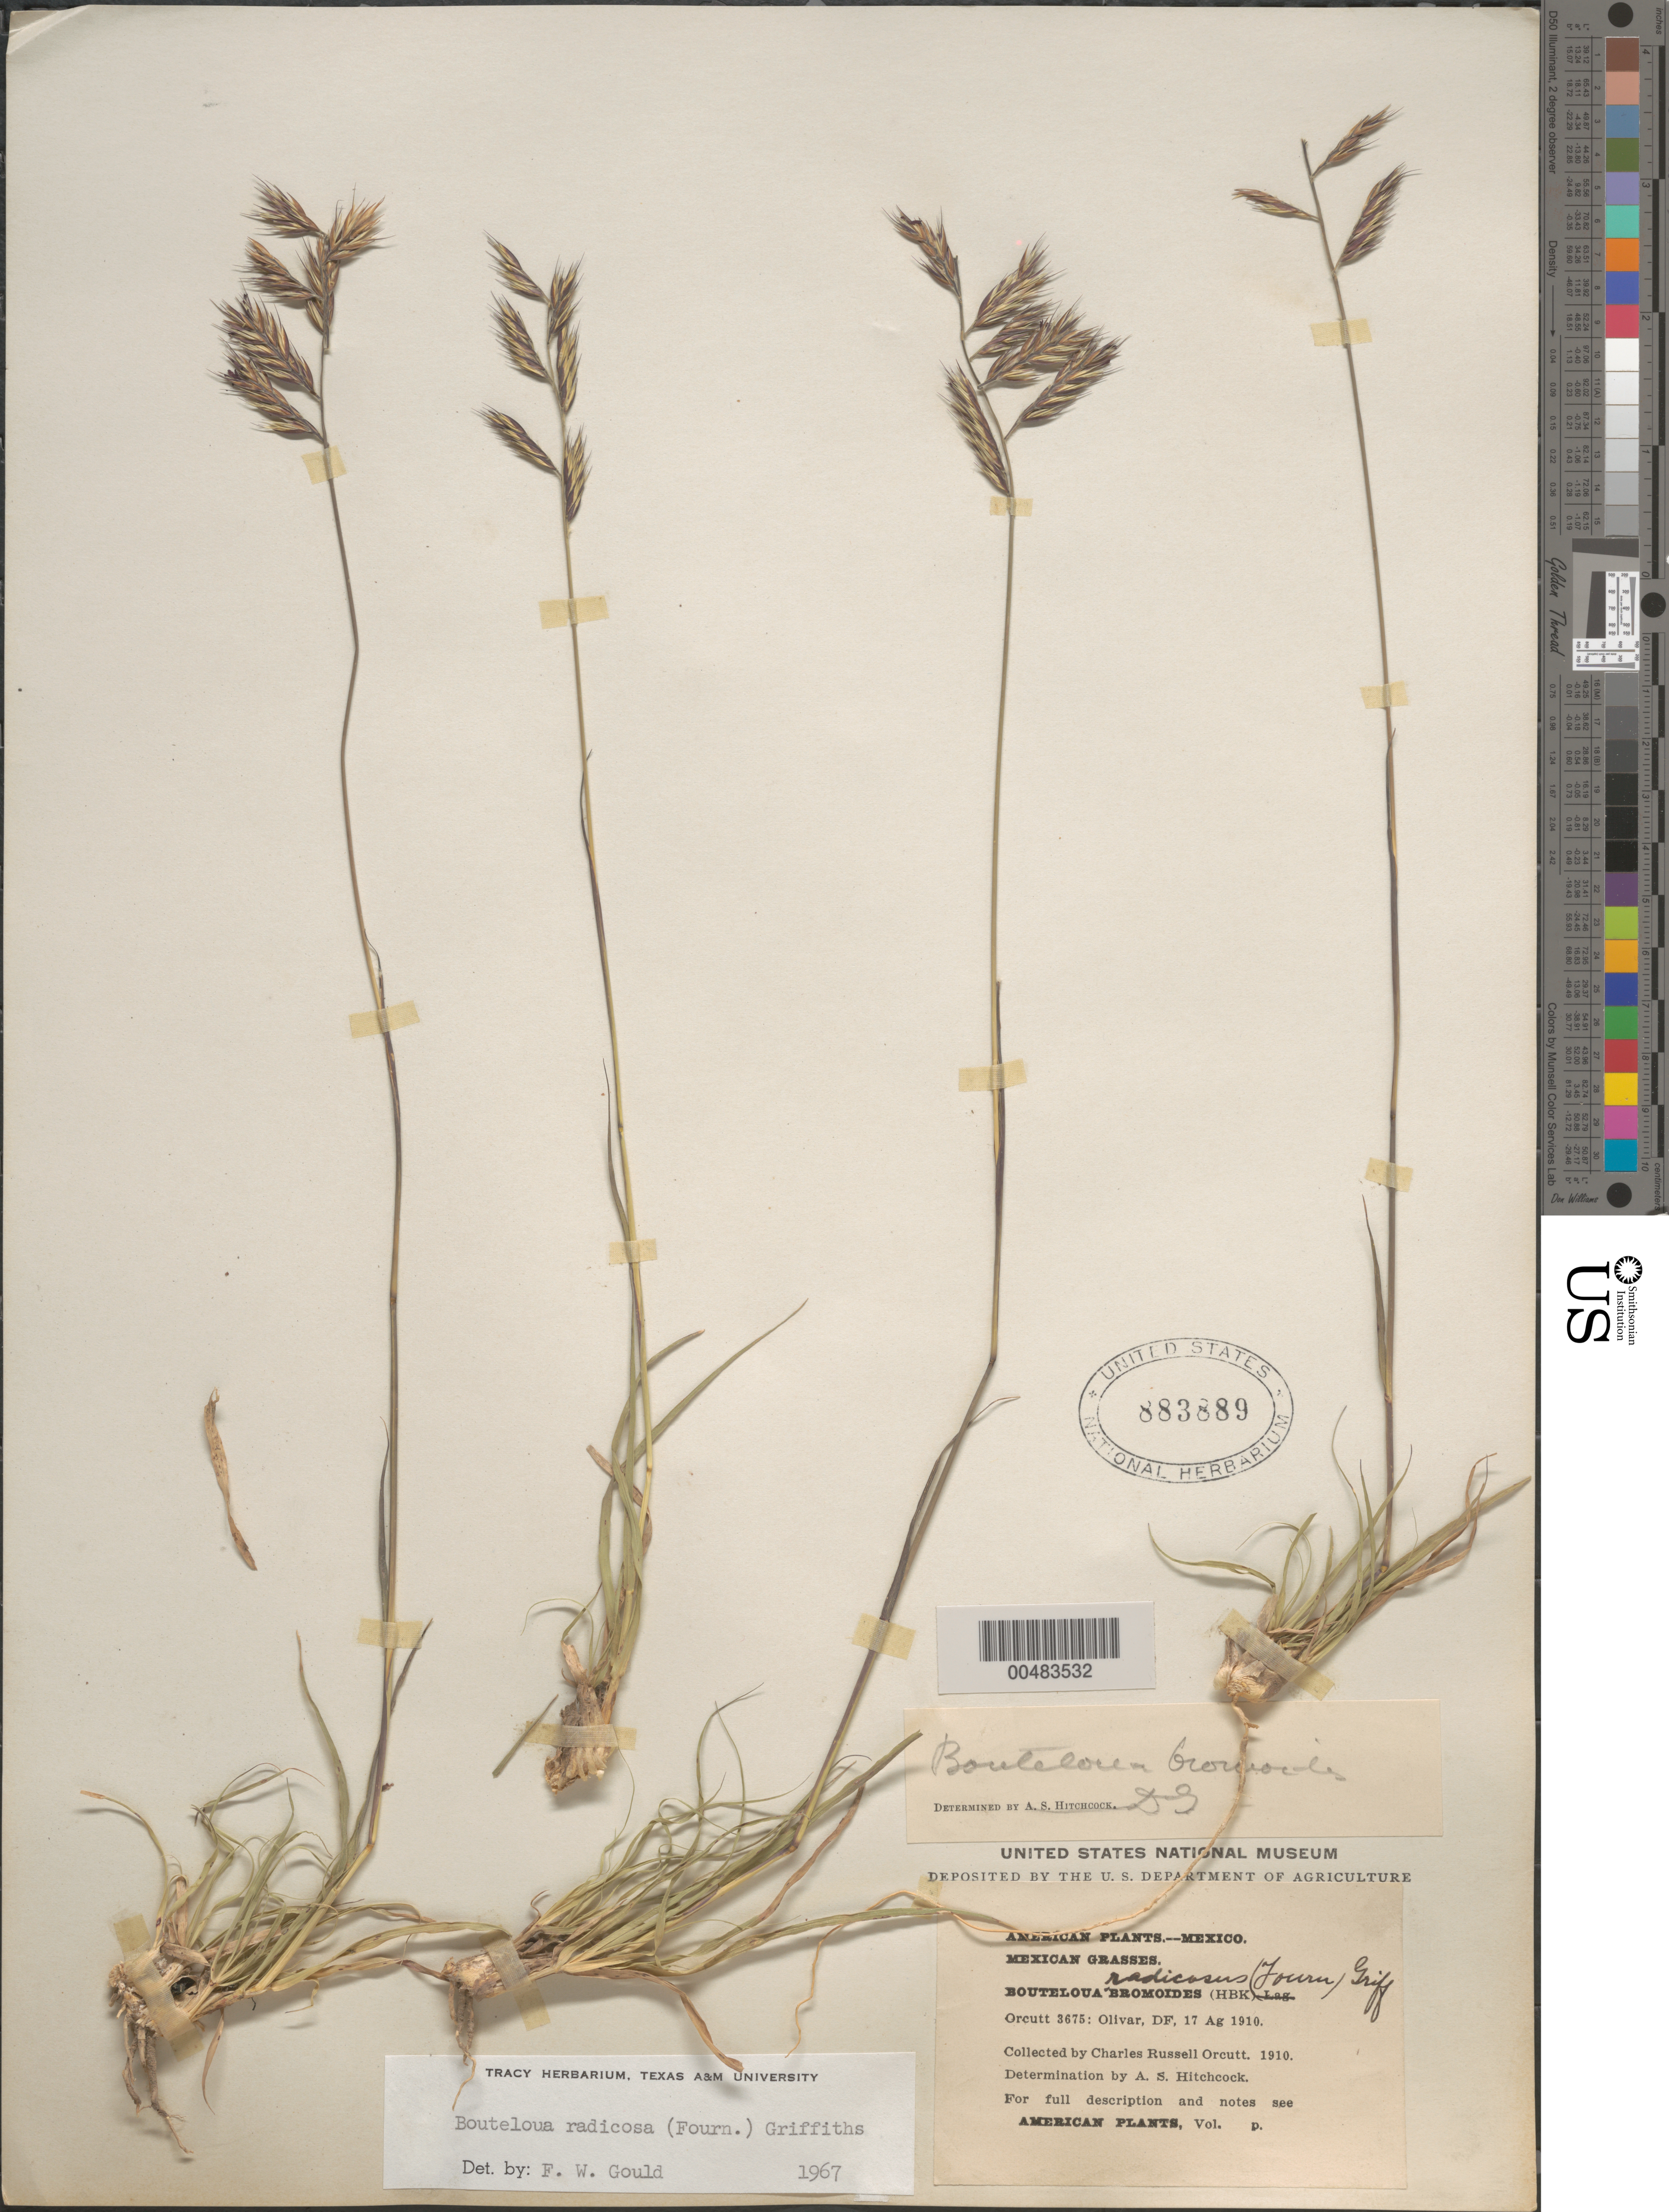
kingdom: Plantae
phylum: Tracheophyta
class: Liliopsida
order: Poales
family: Poaceae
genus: Bouteloua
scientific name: Bouteloua radicosa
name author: (E. Fourn.) Griffiths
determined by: Gould, F. W.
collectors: C. R. Orcutt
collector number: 3675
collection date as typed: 17 Aug 1910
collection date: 1910-08-17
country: Mexico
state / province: Distrito Federal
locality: Olivar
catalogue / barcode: US 883889